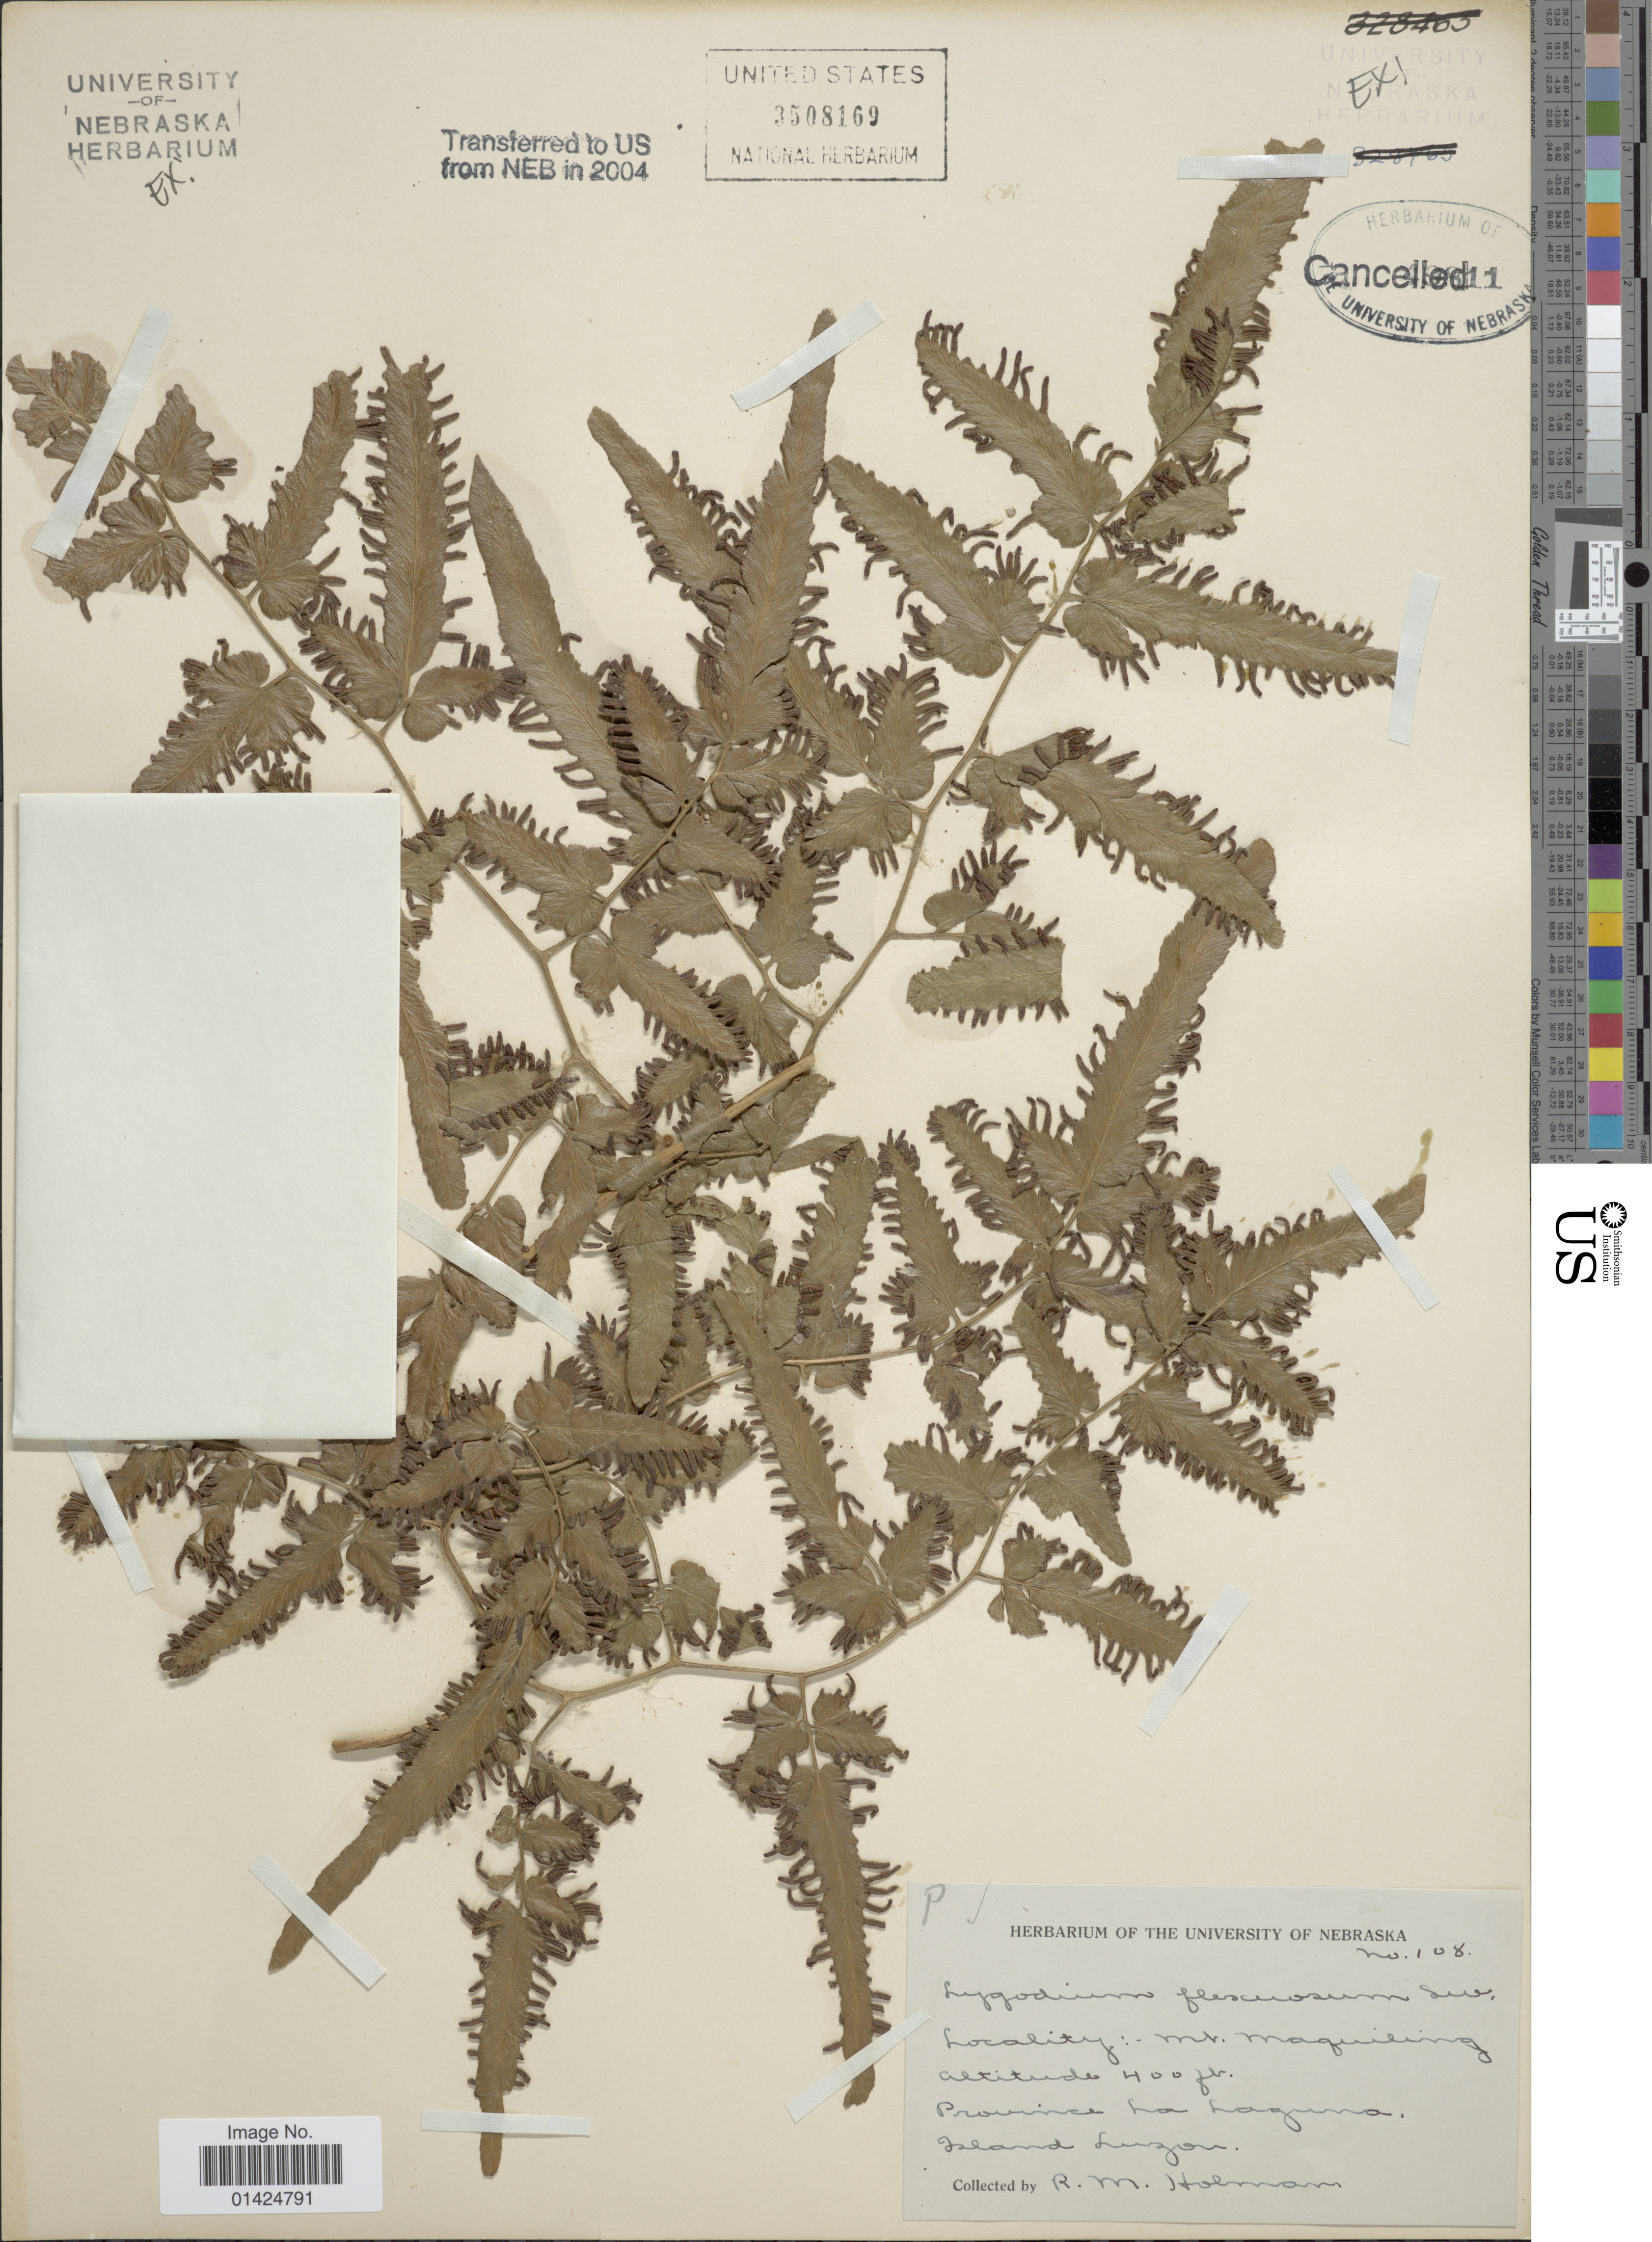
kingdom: Plantae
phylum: Tracheophyta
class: Polypodiopsida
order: Schizaeales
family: Lygodiaceae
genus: Lygodium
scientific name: Lygodium flexuosum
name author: Sw.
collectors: R. Holman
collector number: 108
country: Philippines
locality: Province La Laguna. Island Luzon.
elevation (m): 122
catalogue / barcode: US 3508169